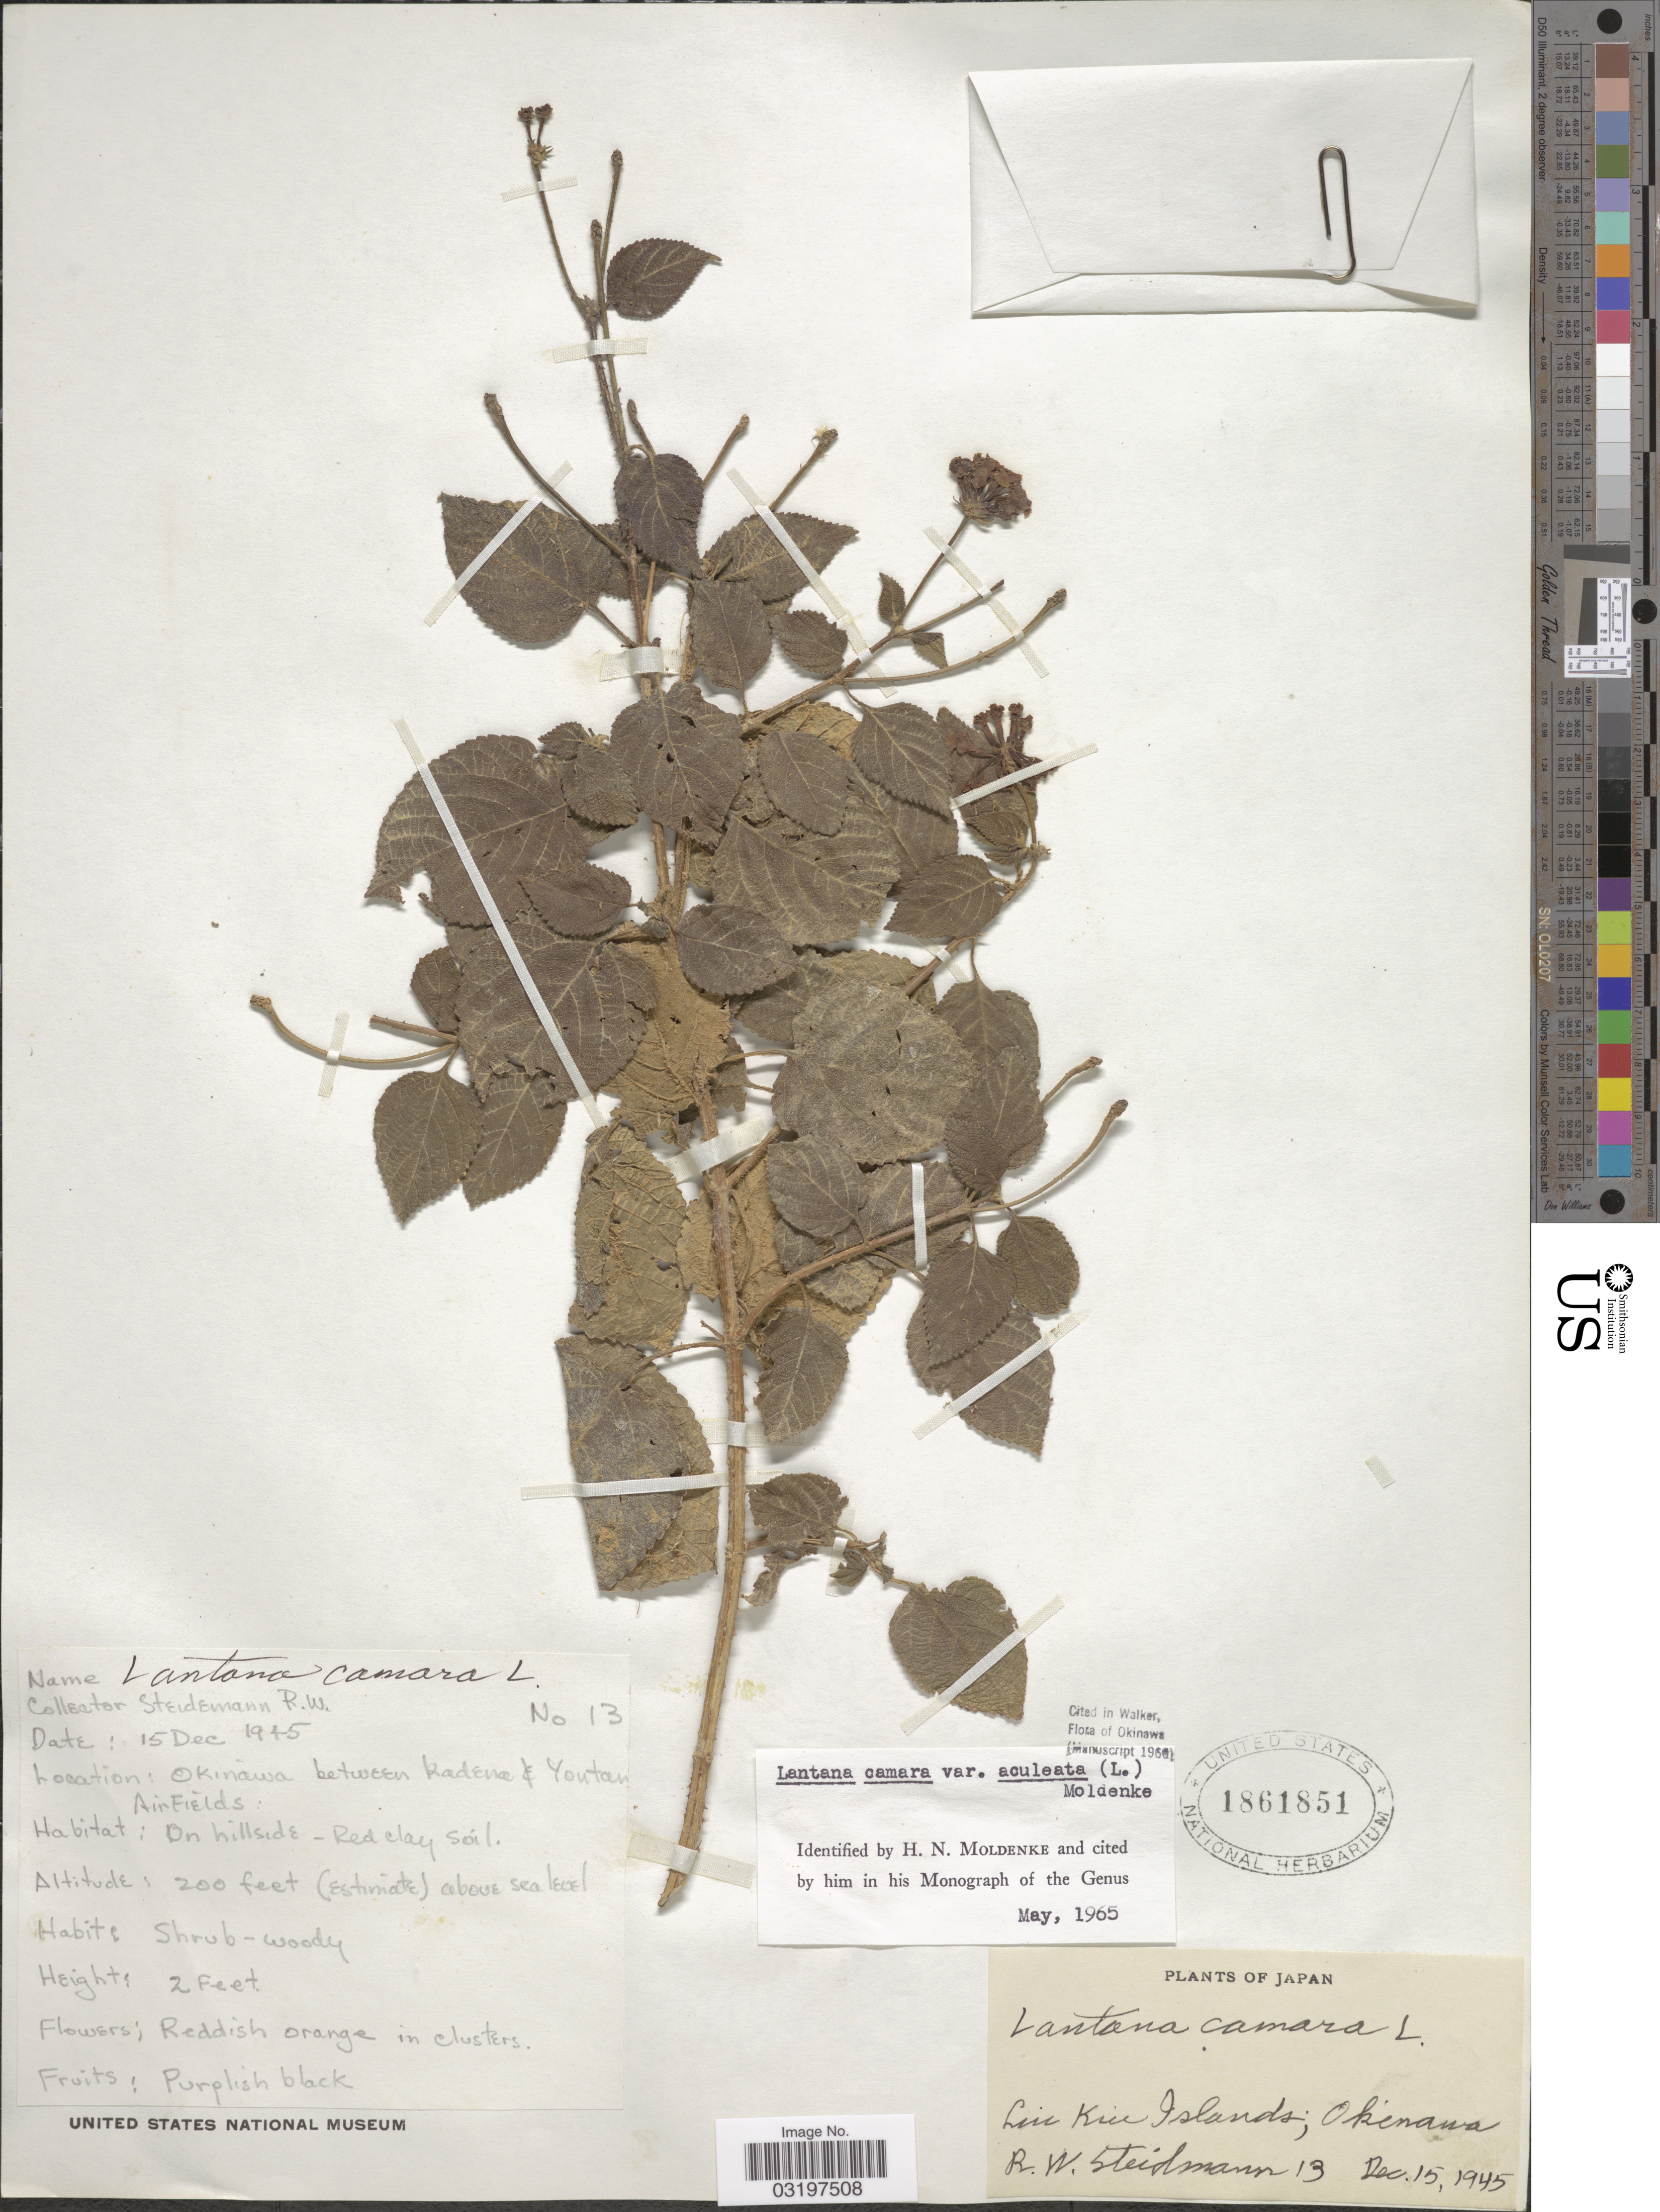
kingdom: Plantae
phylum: Tracheophyta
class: Magnoliopsida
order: Lamiales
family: Verbenaceae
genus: Lantana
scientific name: Lantana camara var. aculeata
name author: (L.) Moldenke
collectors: R. Steidemann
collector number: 13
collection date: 1945-12-15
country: Japan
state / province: Okinawa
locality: Liu Kiu Islands. Okinawa between Kadena & Yontan Airfields.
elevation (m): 61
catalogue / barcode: US 1861851